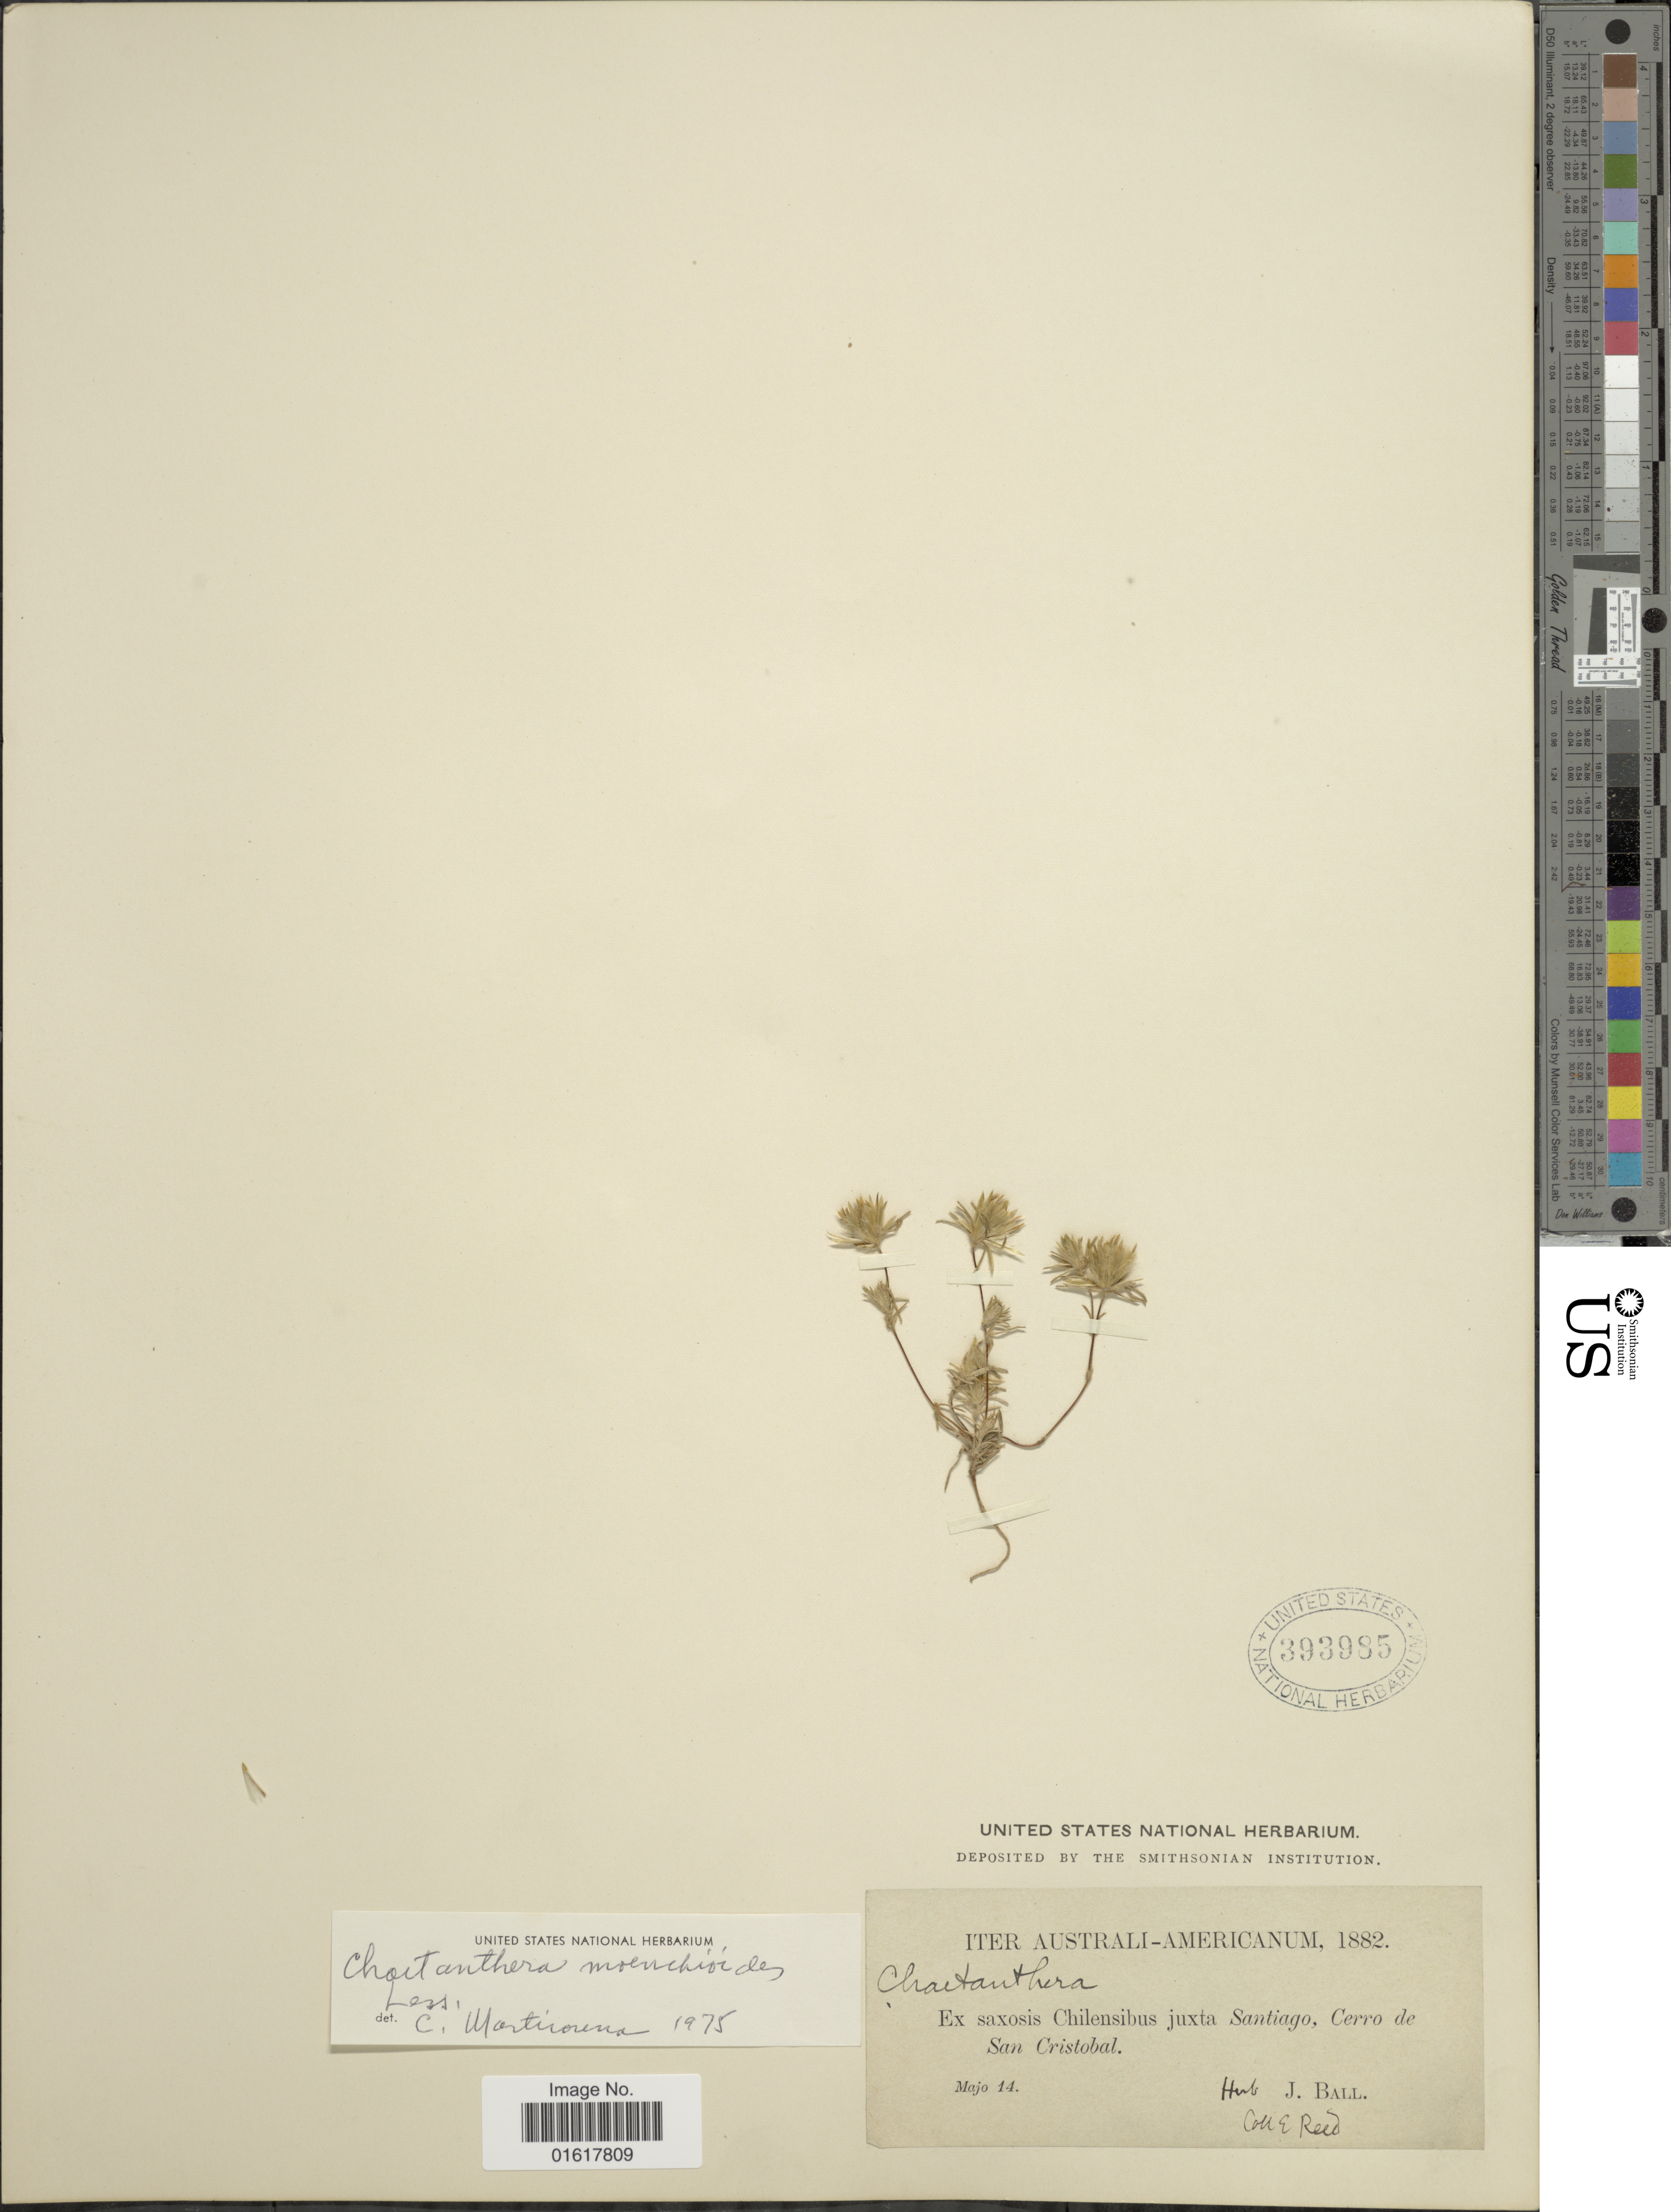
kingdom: Plantae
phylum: Tracheophyta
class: Magnoliopsida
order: Asterales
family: Asteraceae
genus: Chaetanthera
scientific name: Chaetanthera moenchioides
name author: Less.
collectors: E. Reed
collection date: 1882-05-14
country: Chile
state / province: Región Metropolitana (RM)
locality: Ex saxosi Chilensibus juxta Santiago, Cerro de San Cristobal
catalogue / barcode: US 393985